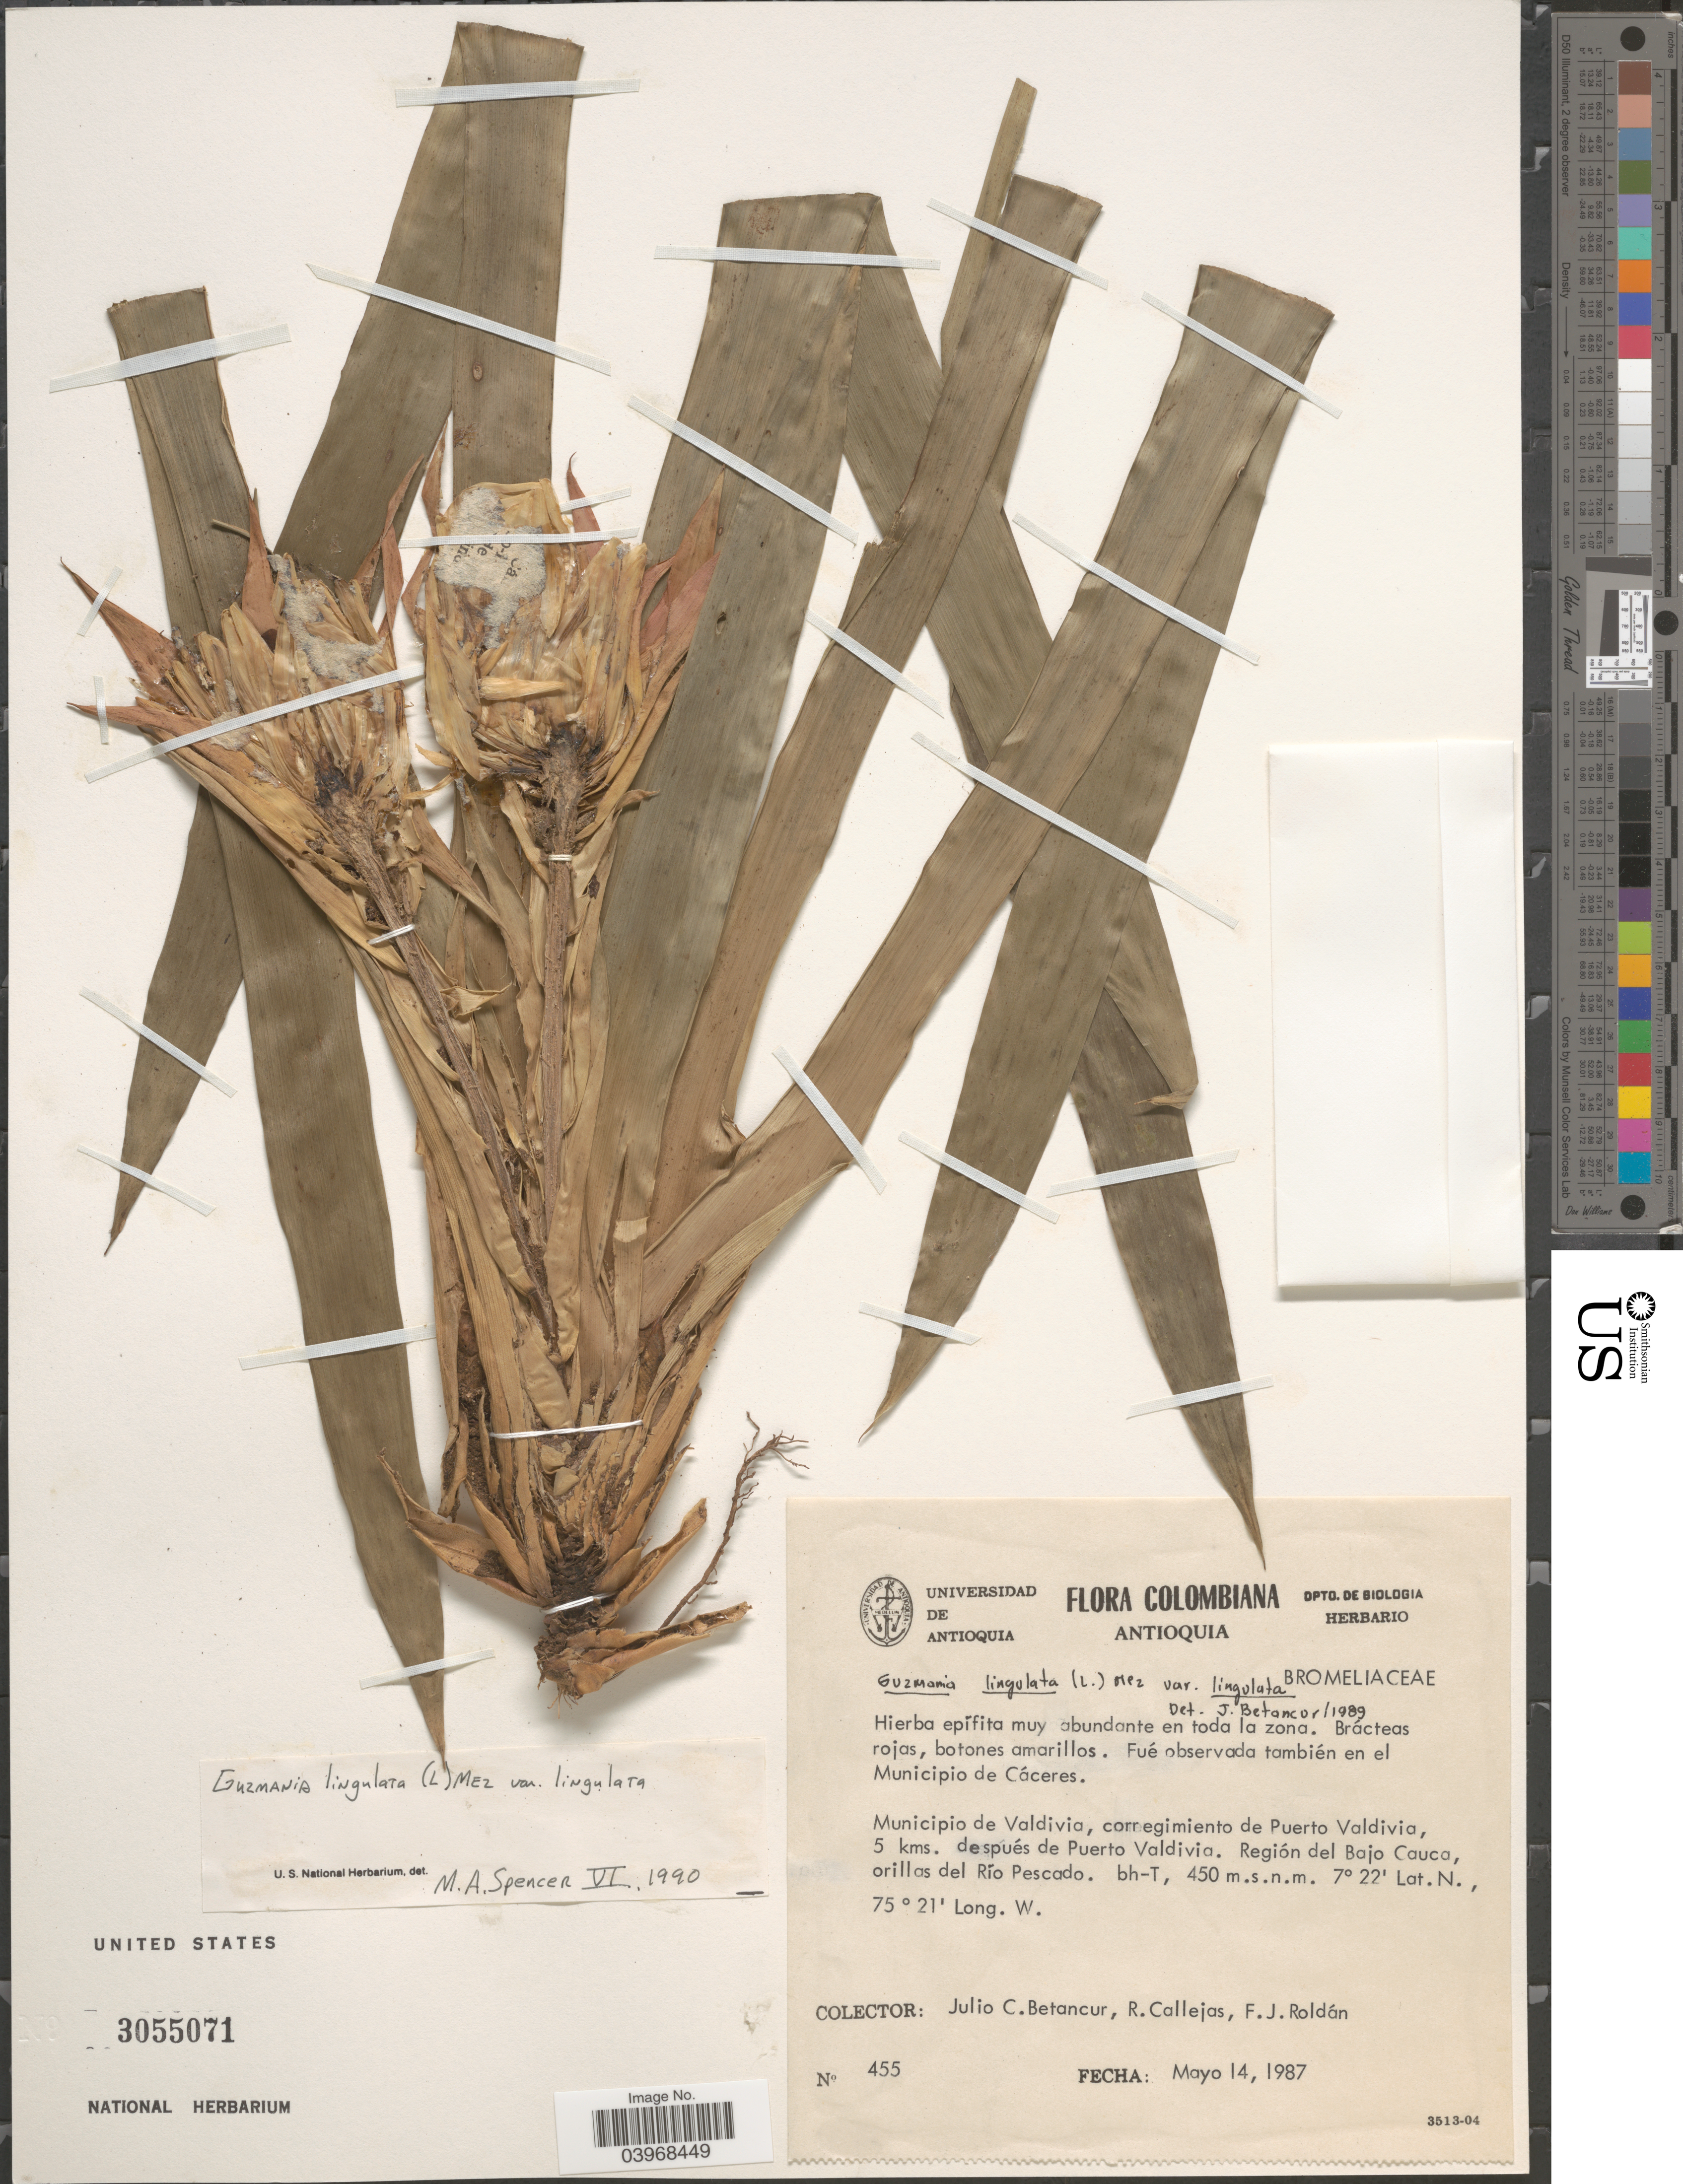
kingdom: Plantae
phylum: Tracheophyta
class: Liliopsida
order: Poales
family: Bromeliaceae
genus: Guzmania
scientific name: Guzmania lingulata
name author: (L.) Mez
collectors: J. C. Betancur, R. Callejas & F. J. Roldán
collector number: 455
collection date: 1987-05-14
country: Colombia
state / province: Antioquia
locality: Municipio de Cáceres. Municipio de Valdivia, corregimiento de Puerto Valdivia, 5 kms. después de Puerto Valdivia. Región del Bajo Cauca, orillas del Río Pescado.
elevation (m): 450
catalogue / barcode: US 3055071